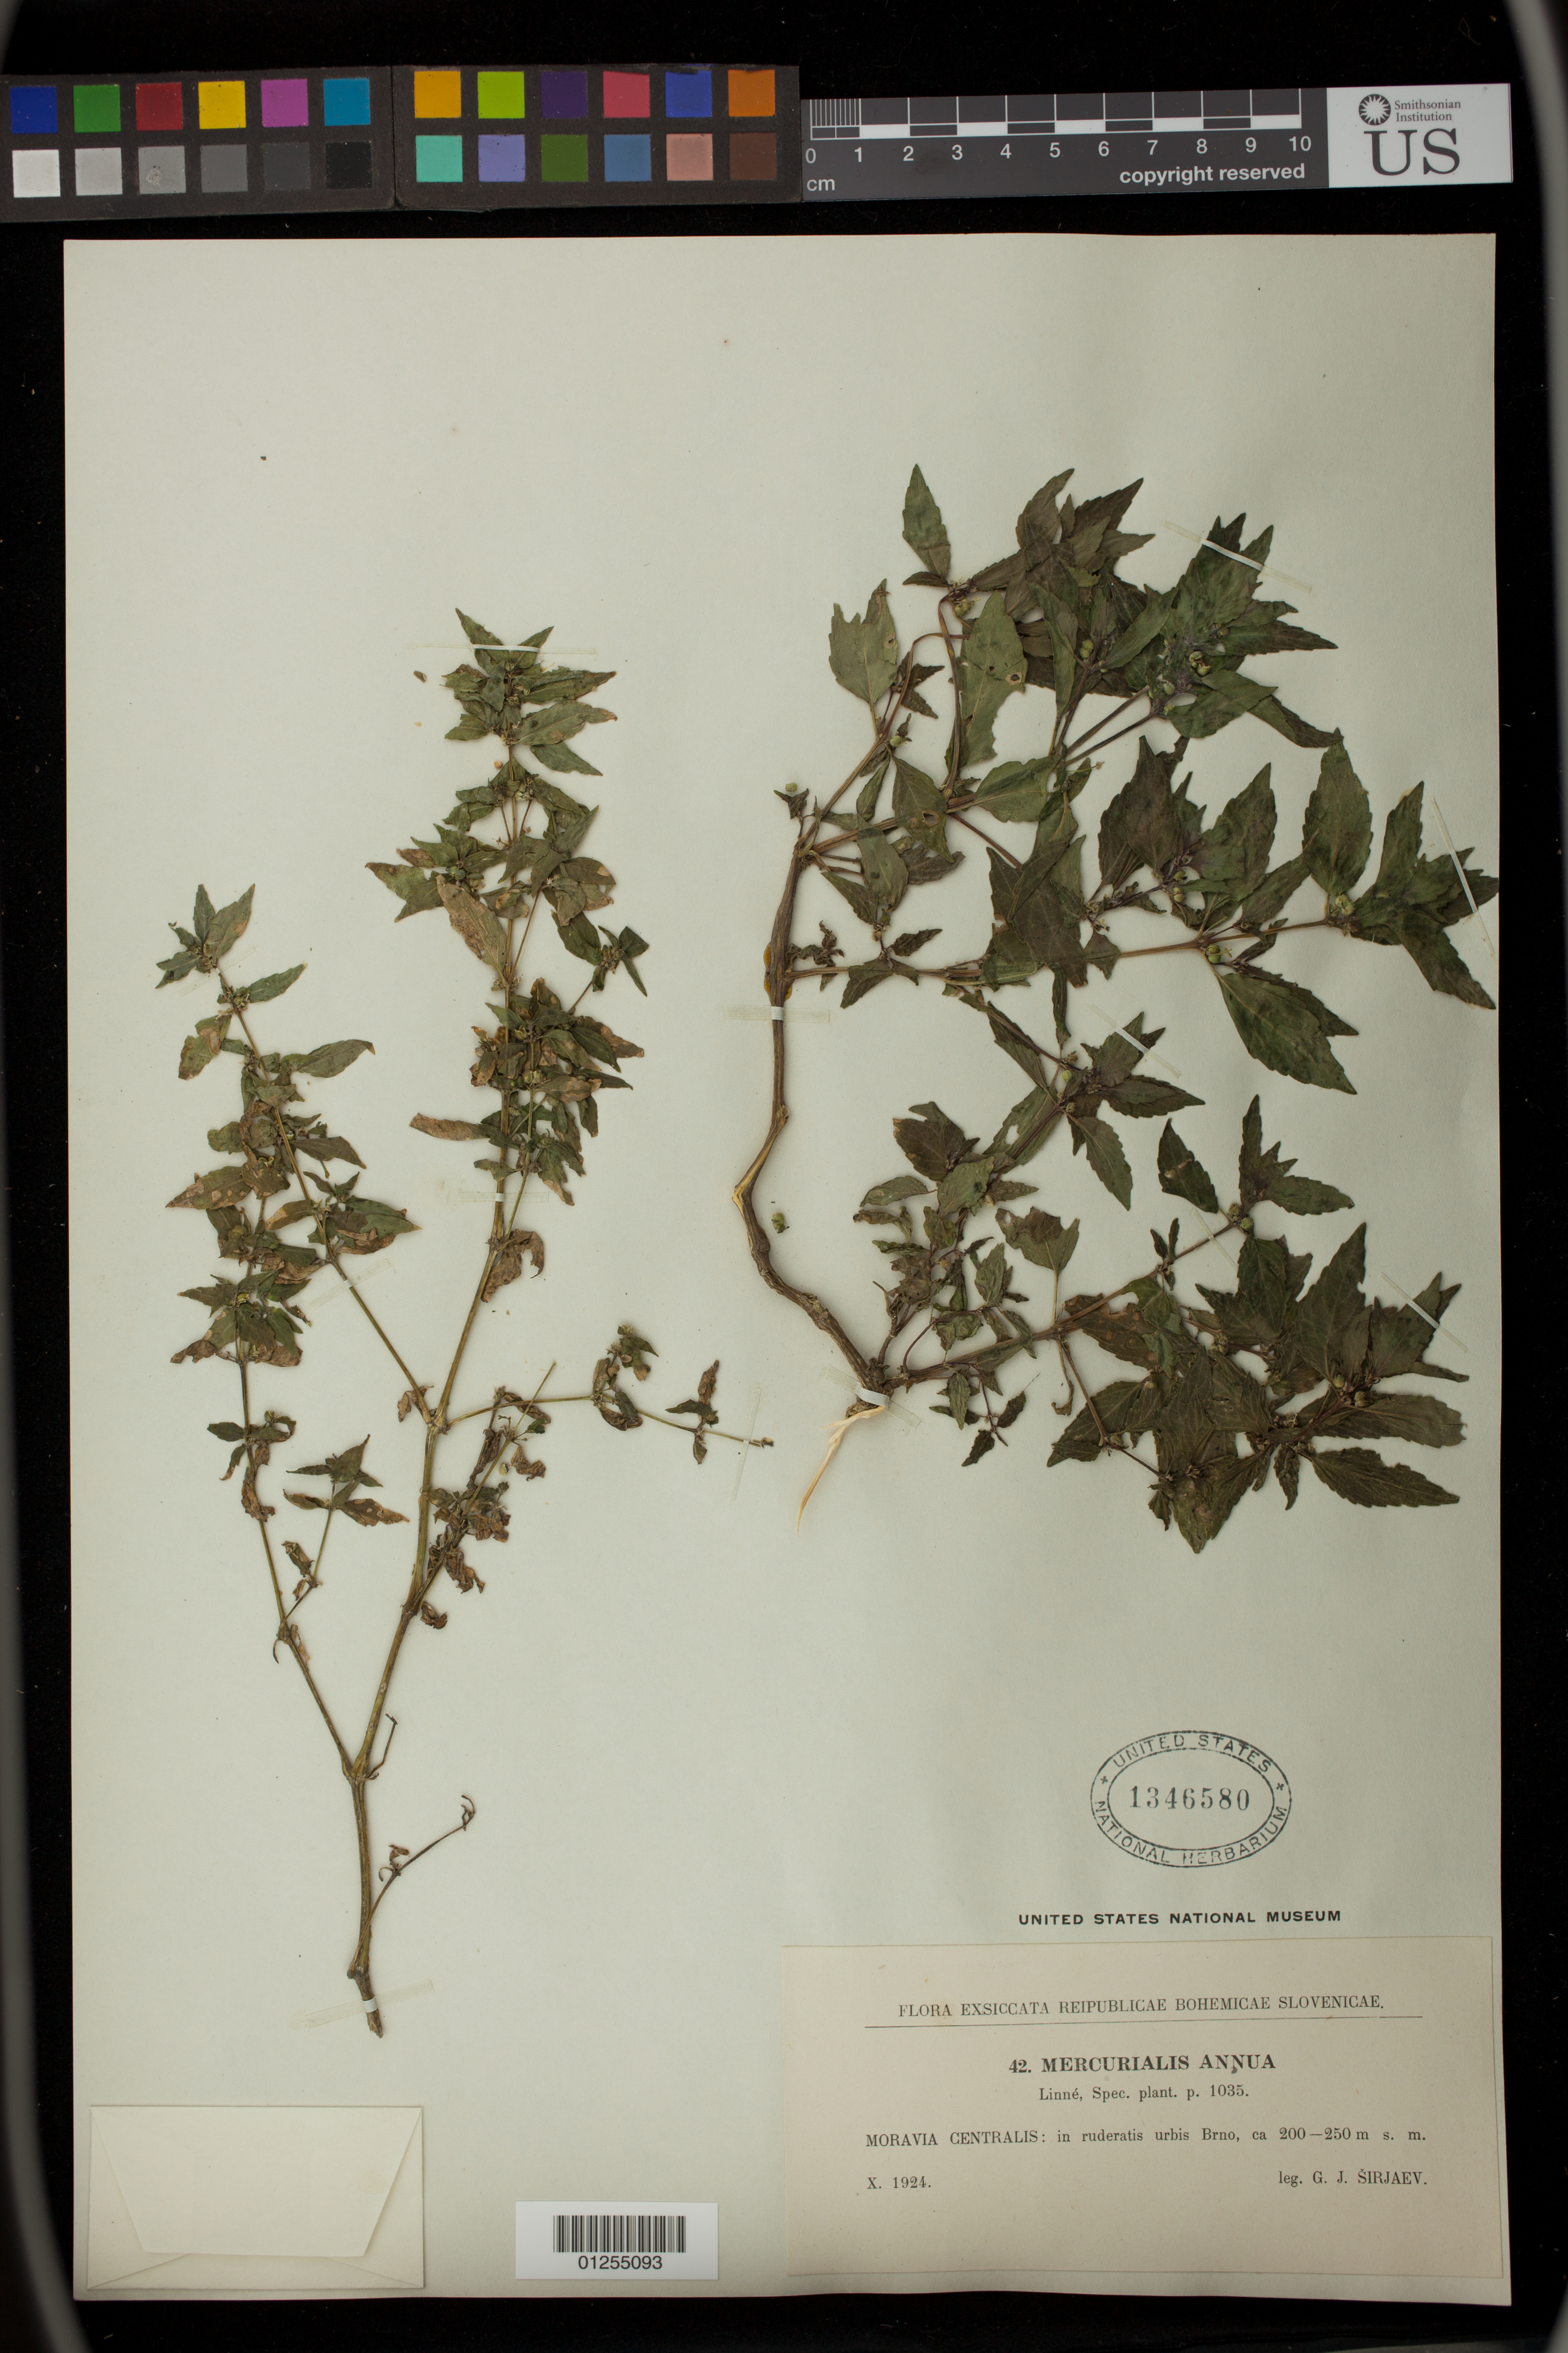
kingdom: Plantae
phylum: Tracheophyta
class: Magnoliopsida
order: Malpighiales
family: Euphorbiaceae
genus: Mercurialis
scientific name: Mercurialis annua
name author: L.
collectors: G. Širjaev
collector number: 42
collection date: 1924-10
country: Czechia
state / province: South Moravian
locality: Moravia Centralis: in ruderatis urbis Brno,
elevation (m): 200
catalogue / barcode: US 1346580